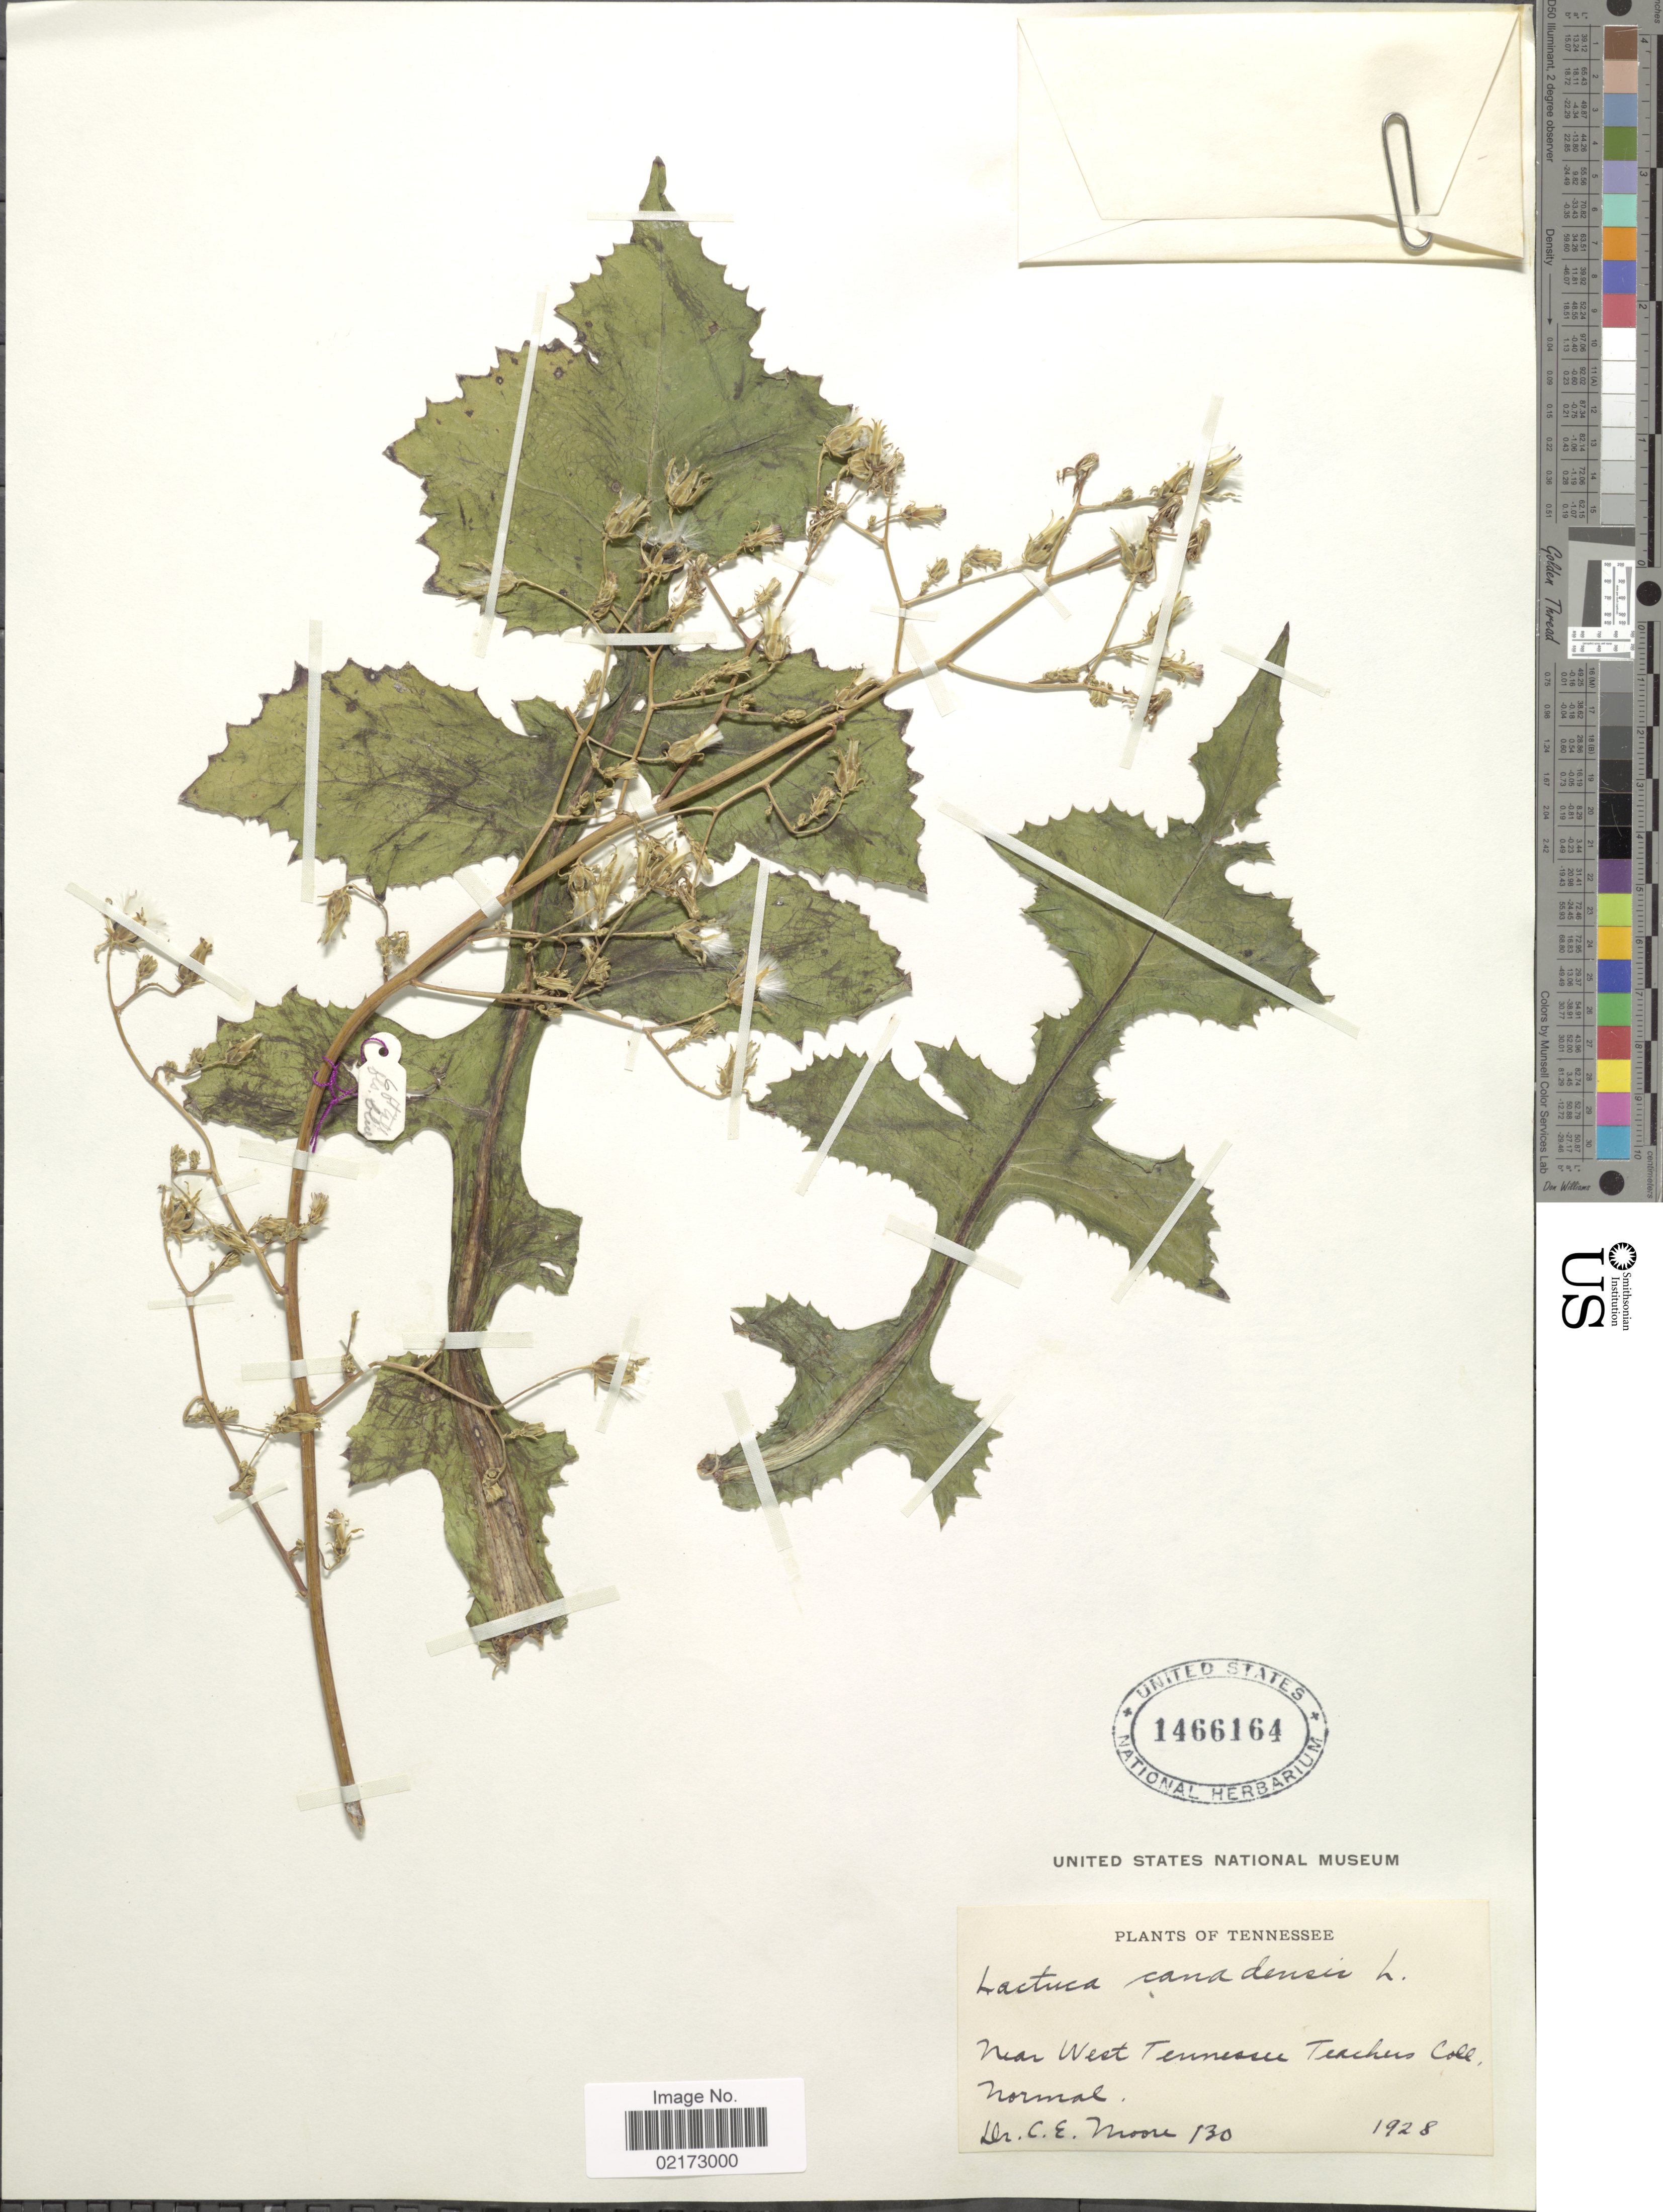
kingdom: Plantae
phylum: Tracheophyta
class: Magnoliopsida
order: Asterales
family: Asteraceae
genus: Lactuca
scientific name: Lactuca canadensis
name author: L.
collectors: C. Moore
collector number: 130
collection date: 1928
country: United States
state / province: Tennessee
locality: Near West Tennessee Teachers Coll.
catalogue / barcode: US 1466164